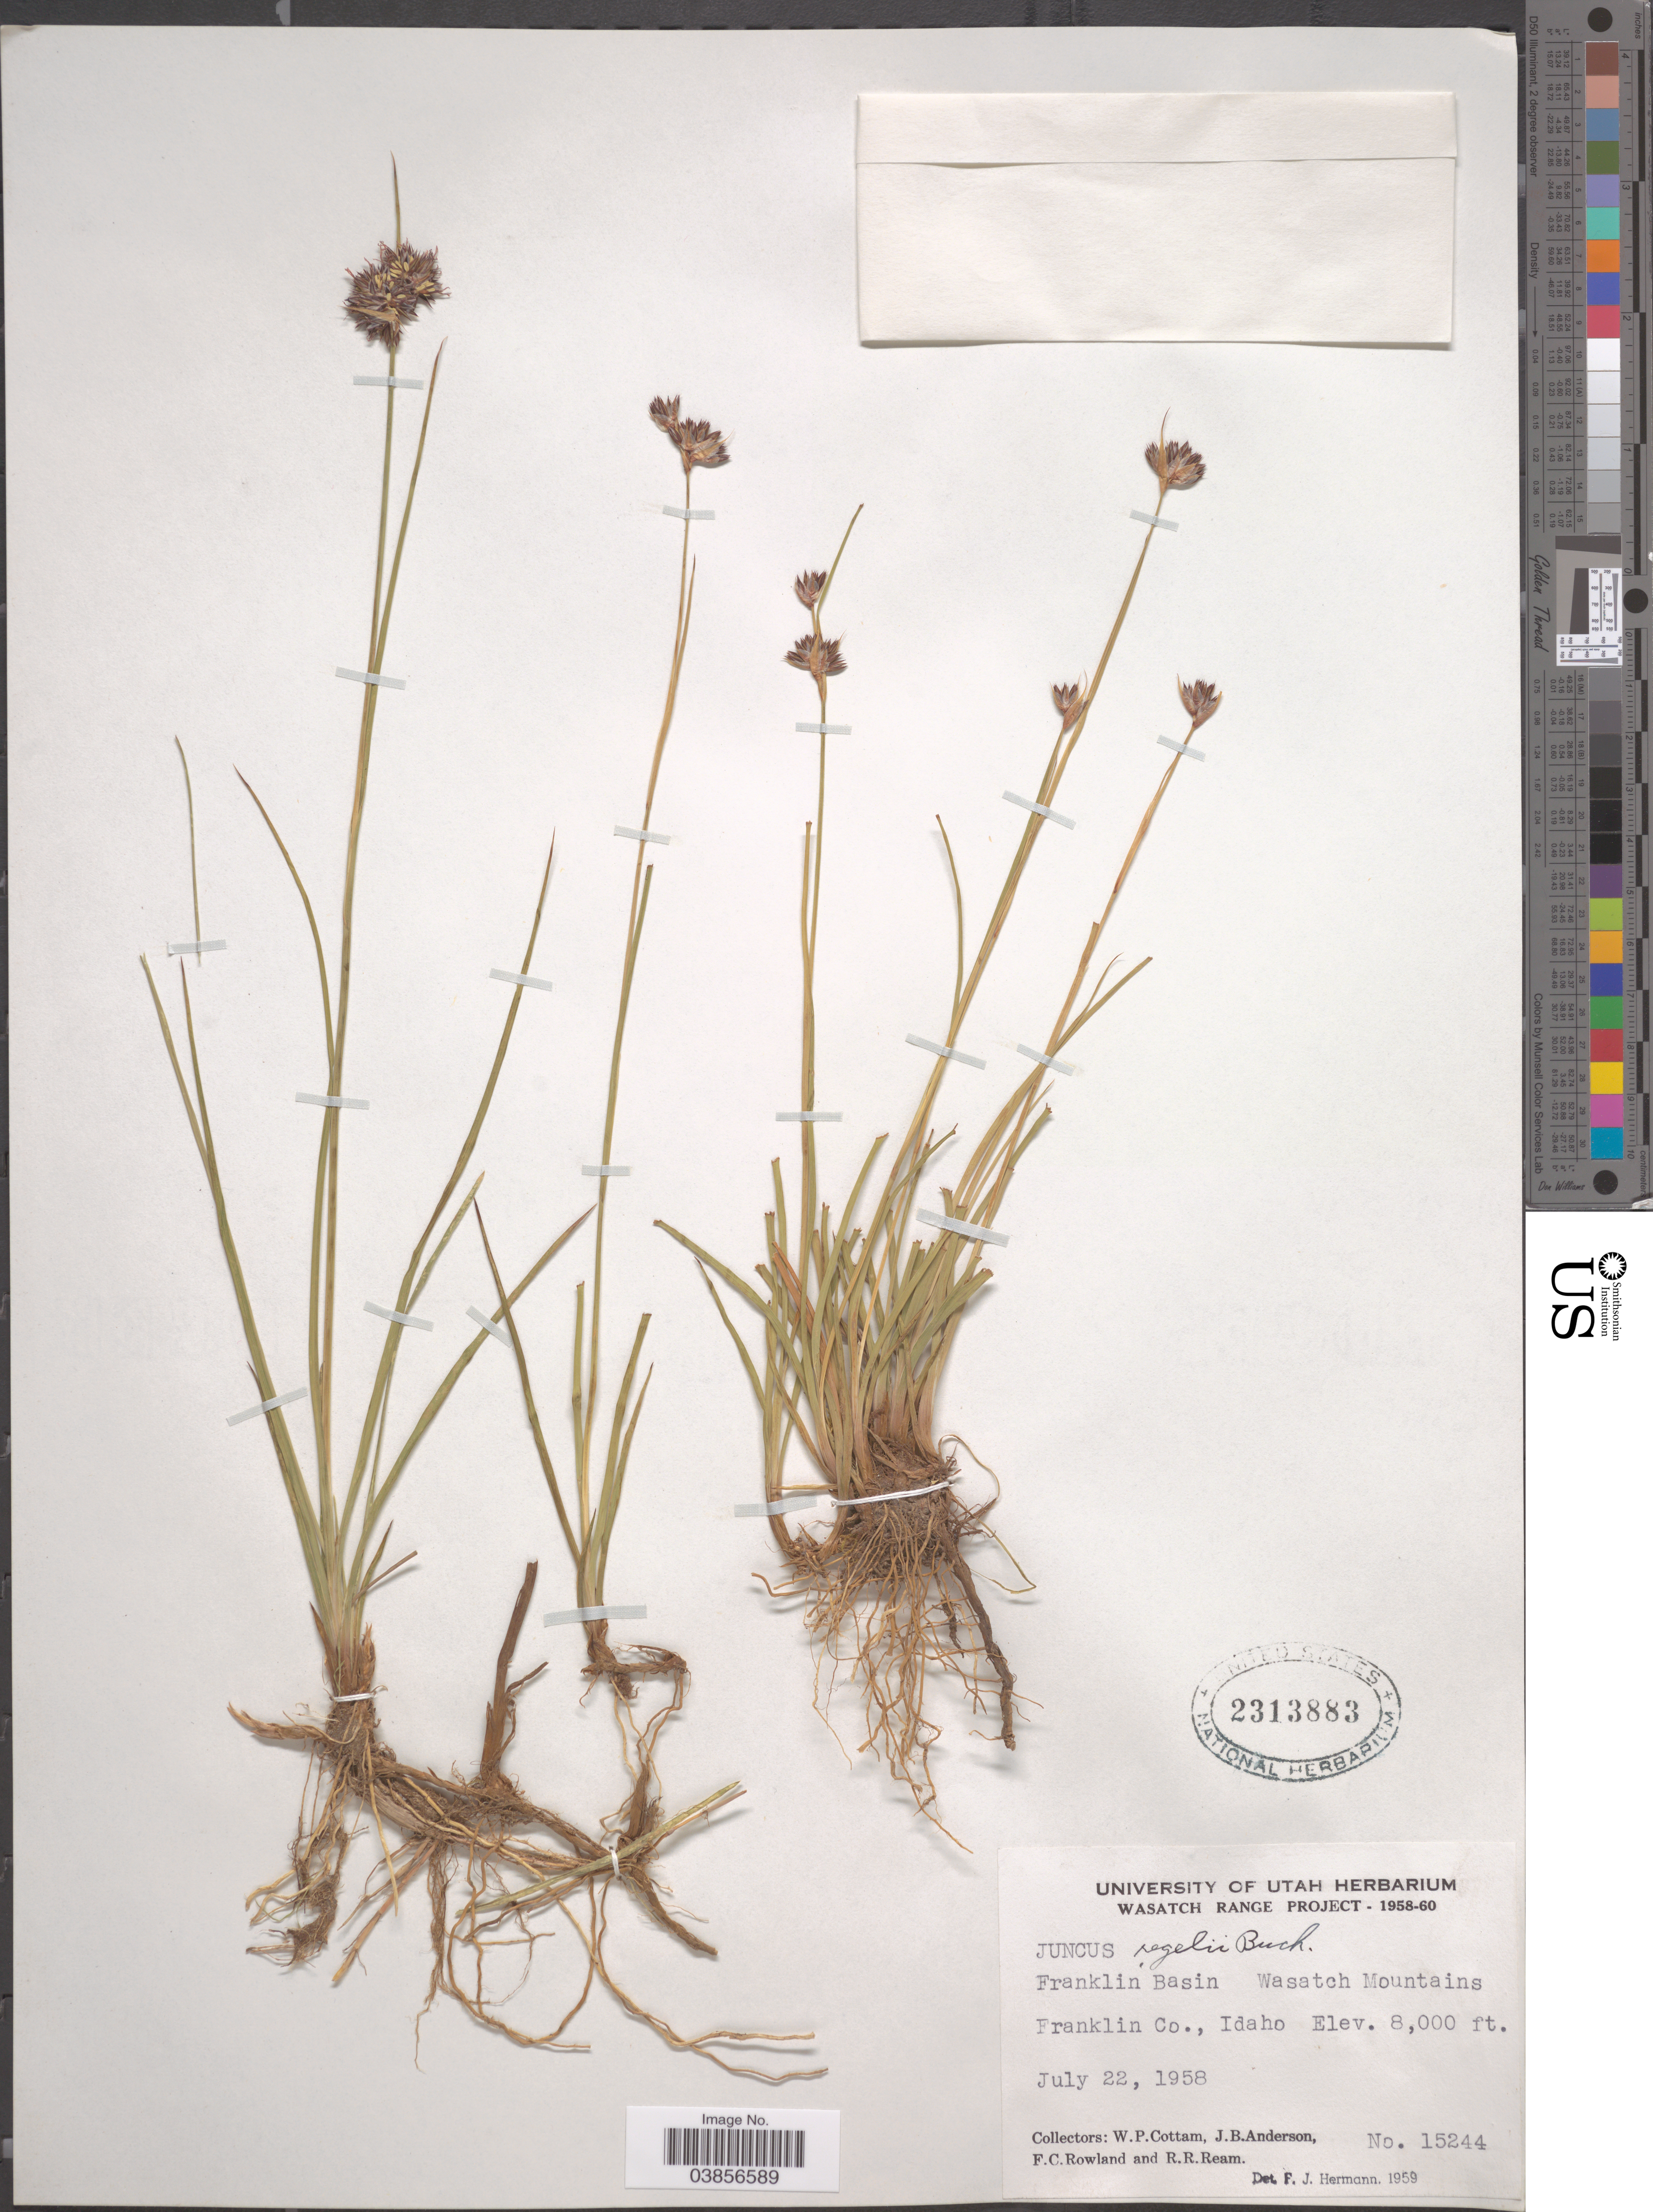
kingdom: Plantae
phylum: Tracheophyta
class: Liliopsida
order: Poales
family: Juncaceae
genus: Juncus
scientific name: Juncus regelii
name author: Buchenau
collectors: W. Cottam, J. B. Anderson, F. Rowland & R. Ream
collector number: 15244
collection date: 1958-07-22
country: United States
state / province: Idaho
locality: Franklin Basin. Wasatch Mountains. Franklin Co., Idaho.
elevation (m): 2438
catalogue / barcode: US 2313883